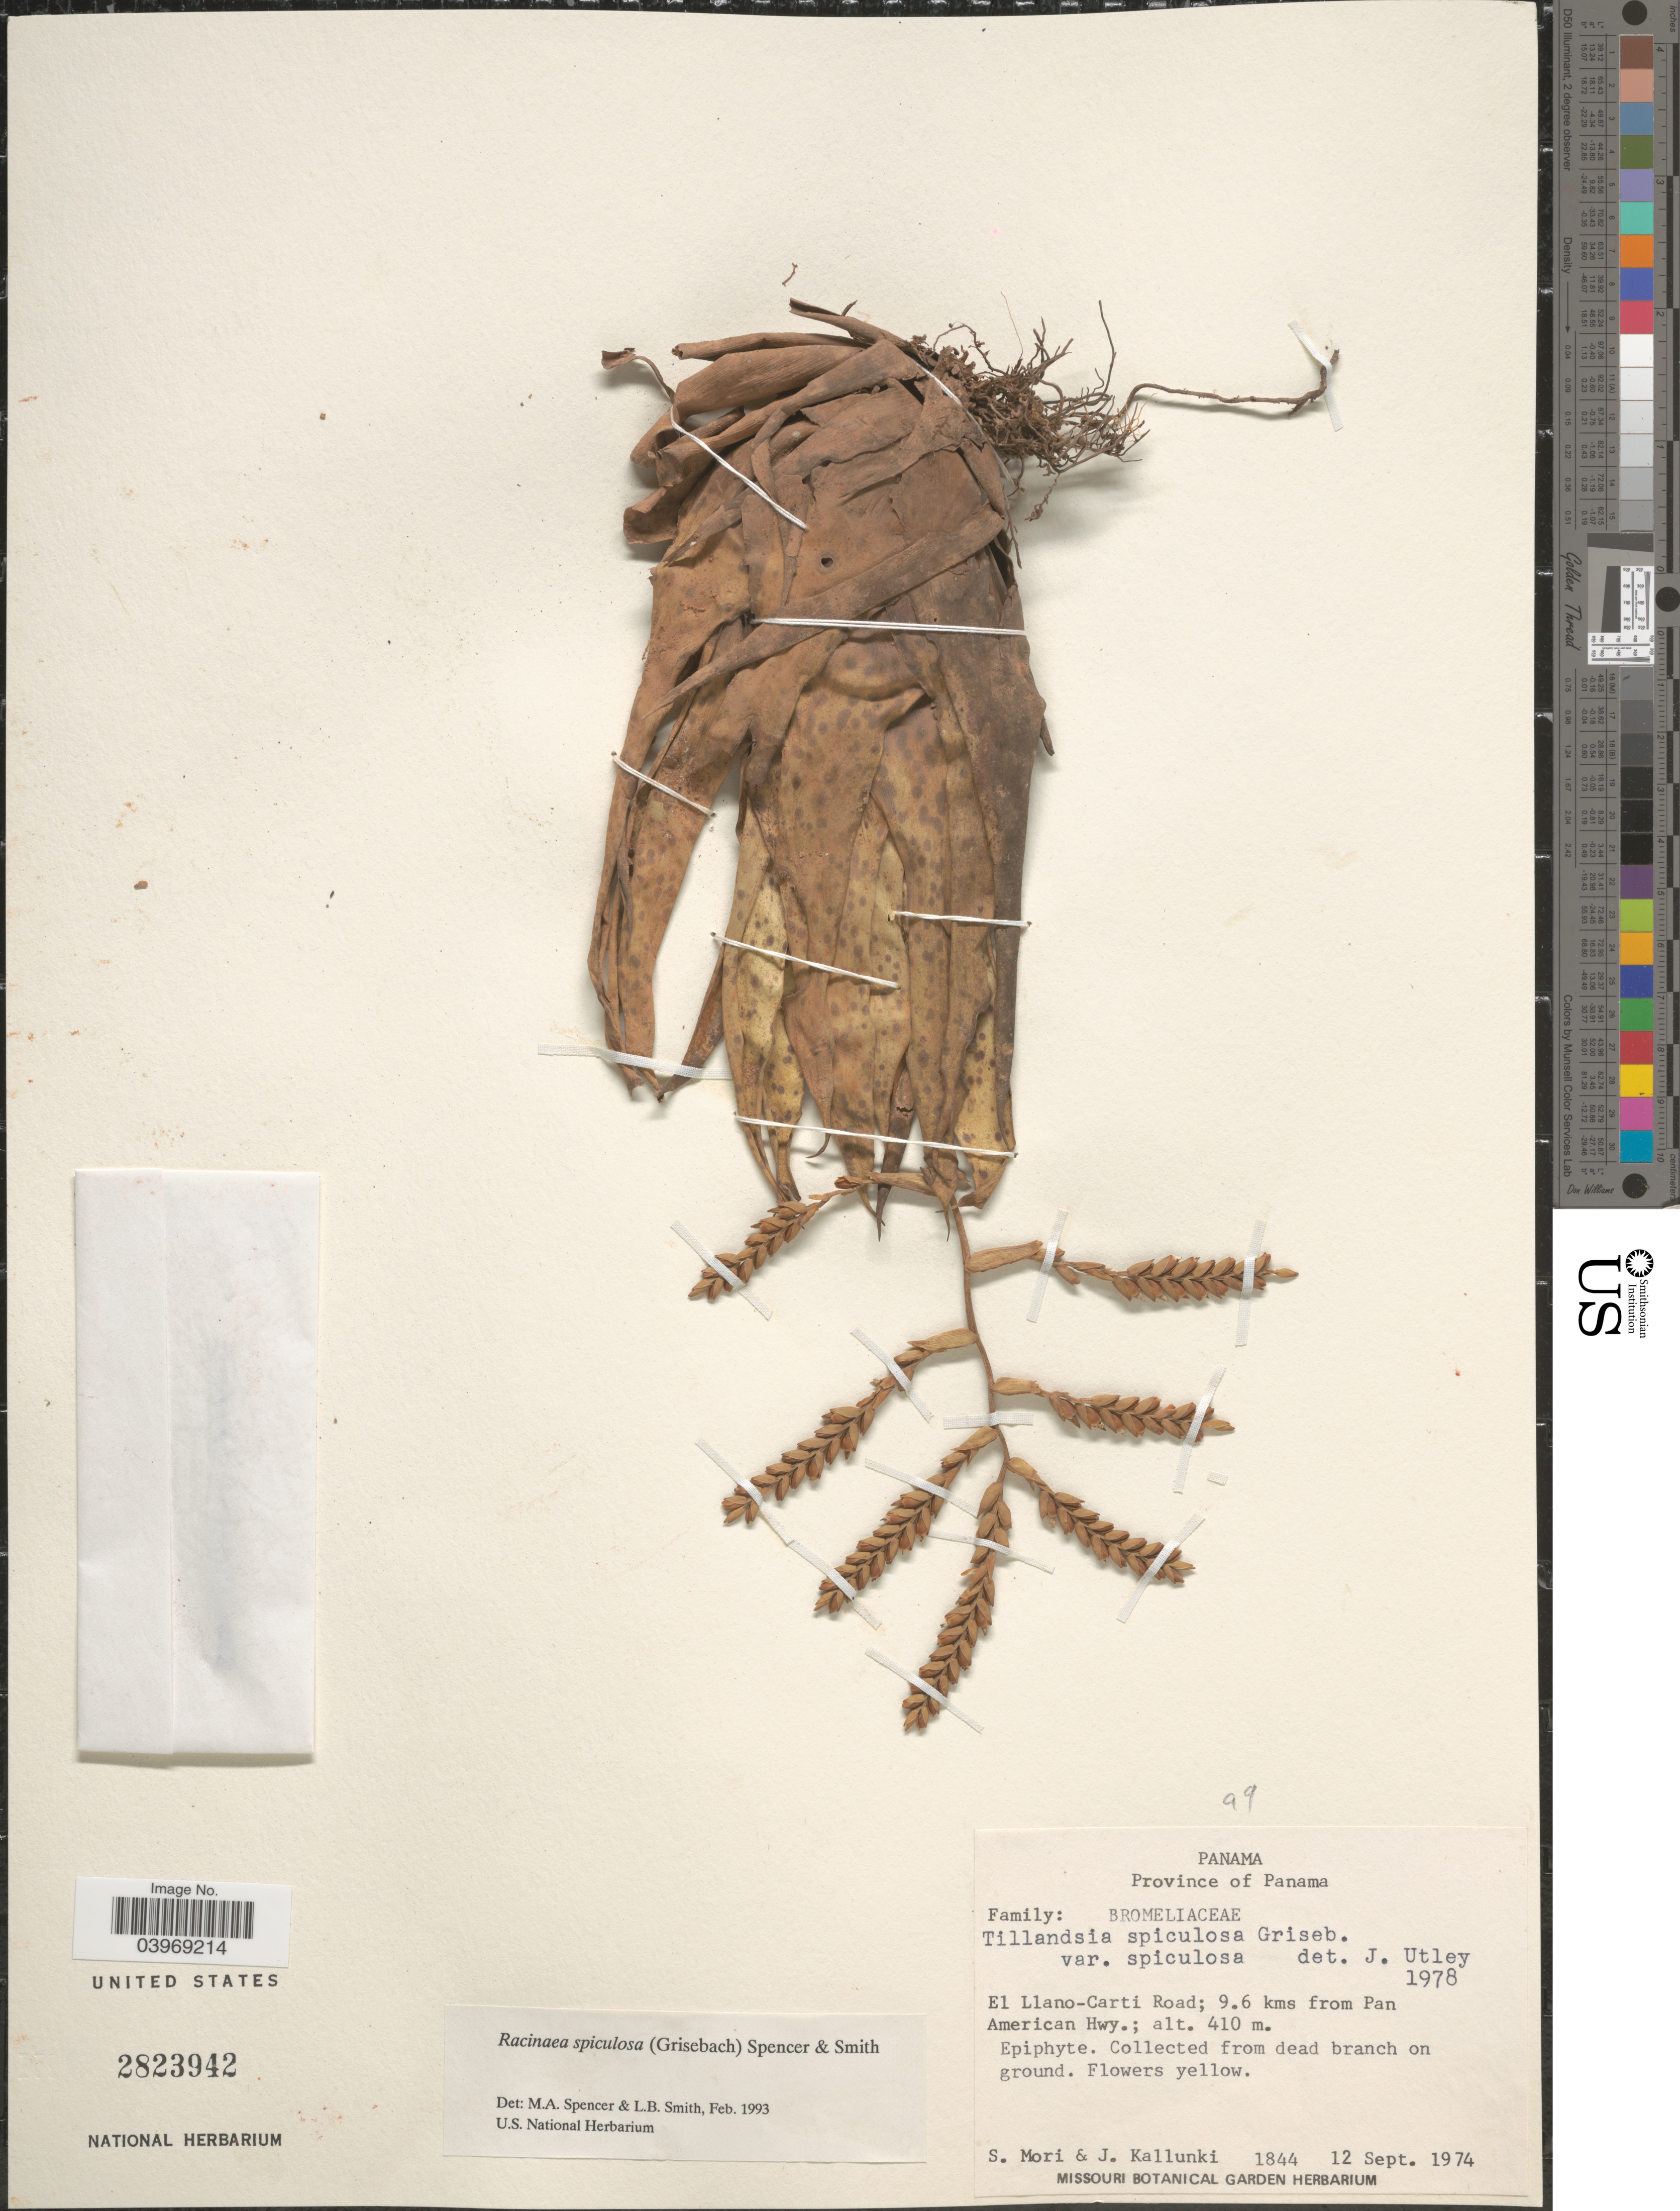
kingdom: Plantae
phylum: Tracheophyta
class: Liliopsida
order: Poales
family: Bromeliaceae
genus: Racinaea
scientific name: Racinaea spiculosa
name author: (Griseb.) M.A. Spencer & L.B. Sm.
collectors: S. Mori & J. Kallunki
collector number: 1844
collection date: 1974-09-12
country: Panama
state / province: Panamá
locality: El Llano-Carti Road; 9.6 kms from Pan American Hwy.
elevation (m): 410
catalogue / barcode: US 2823942